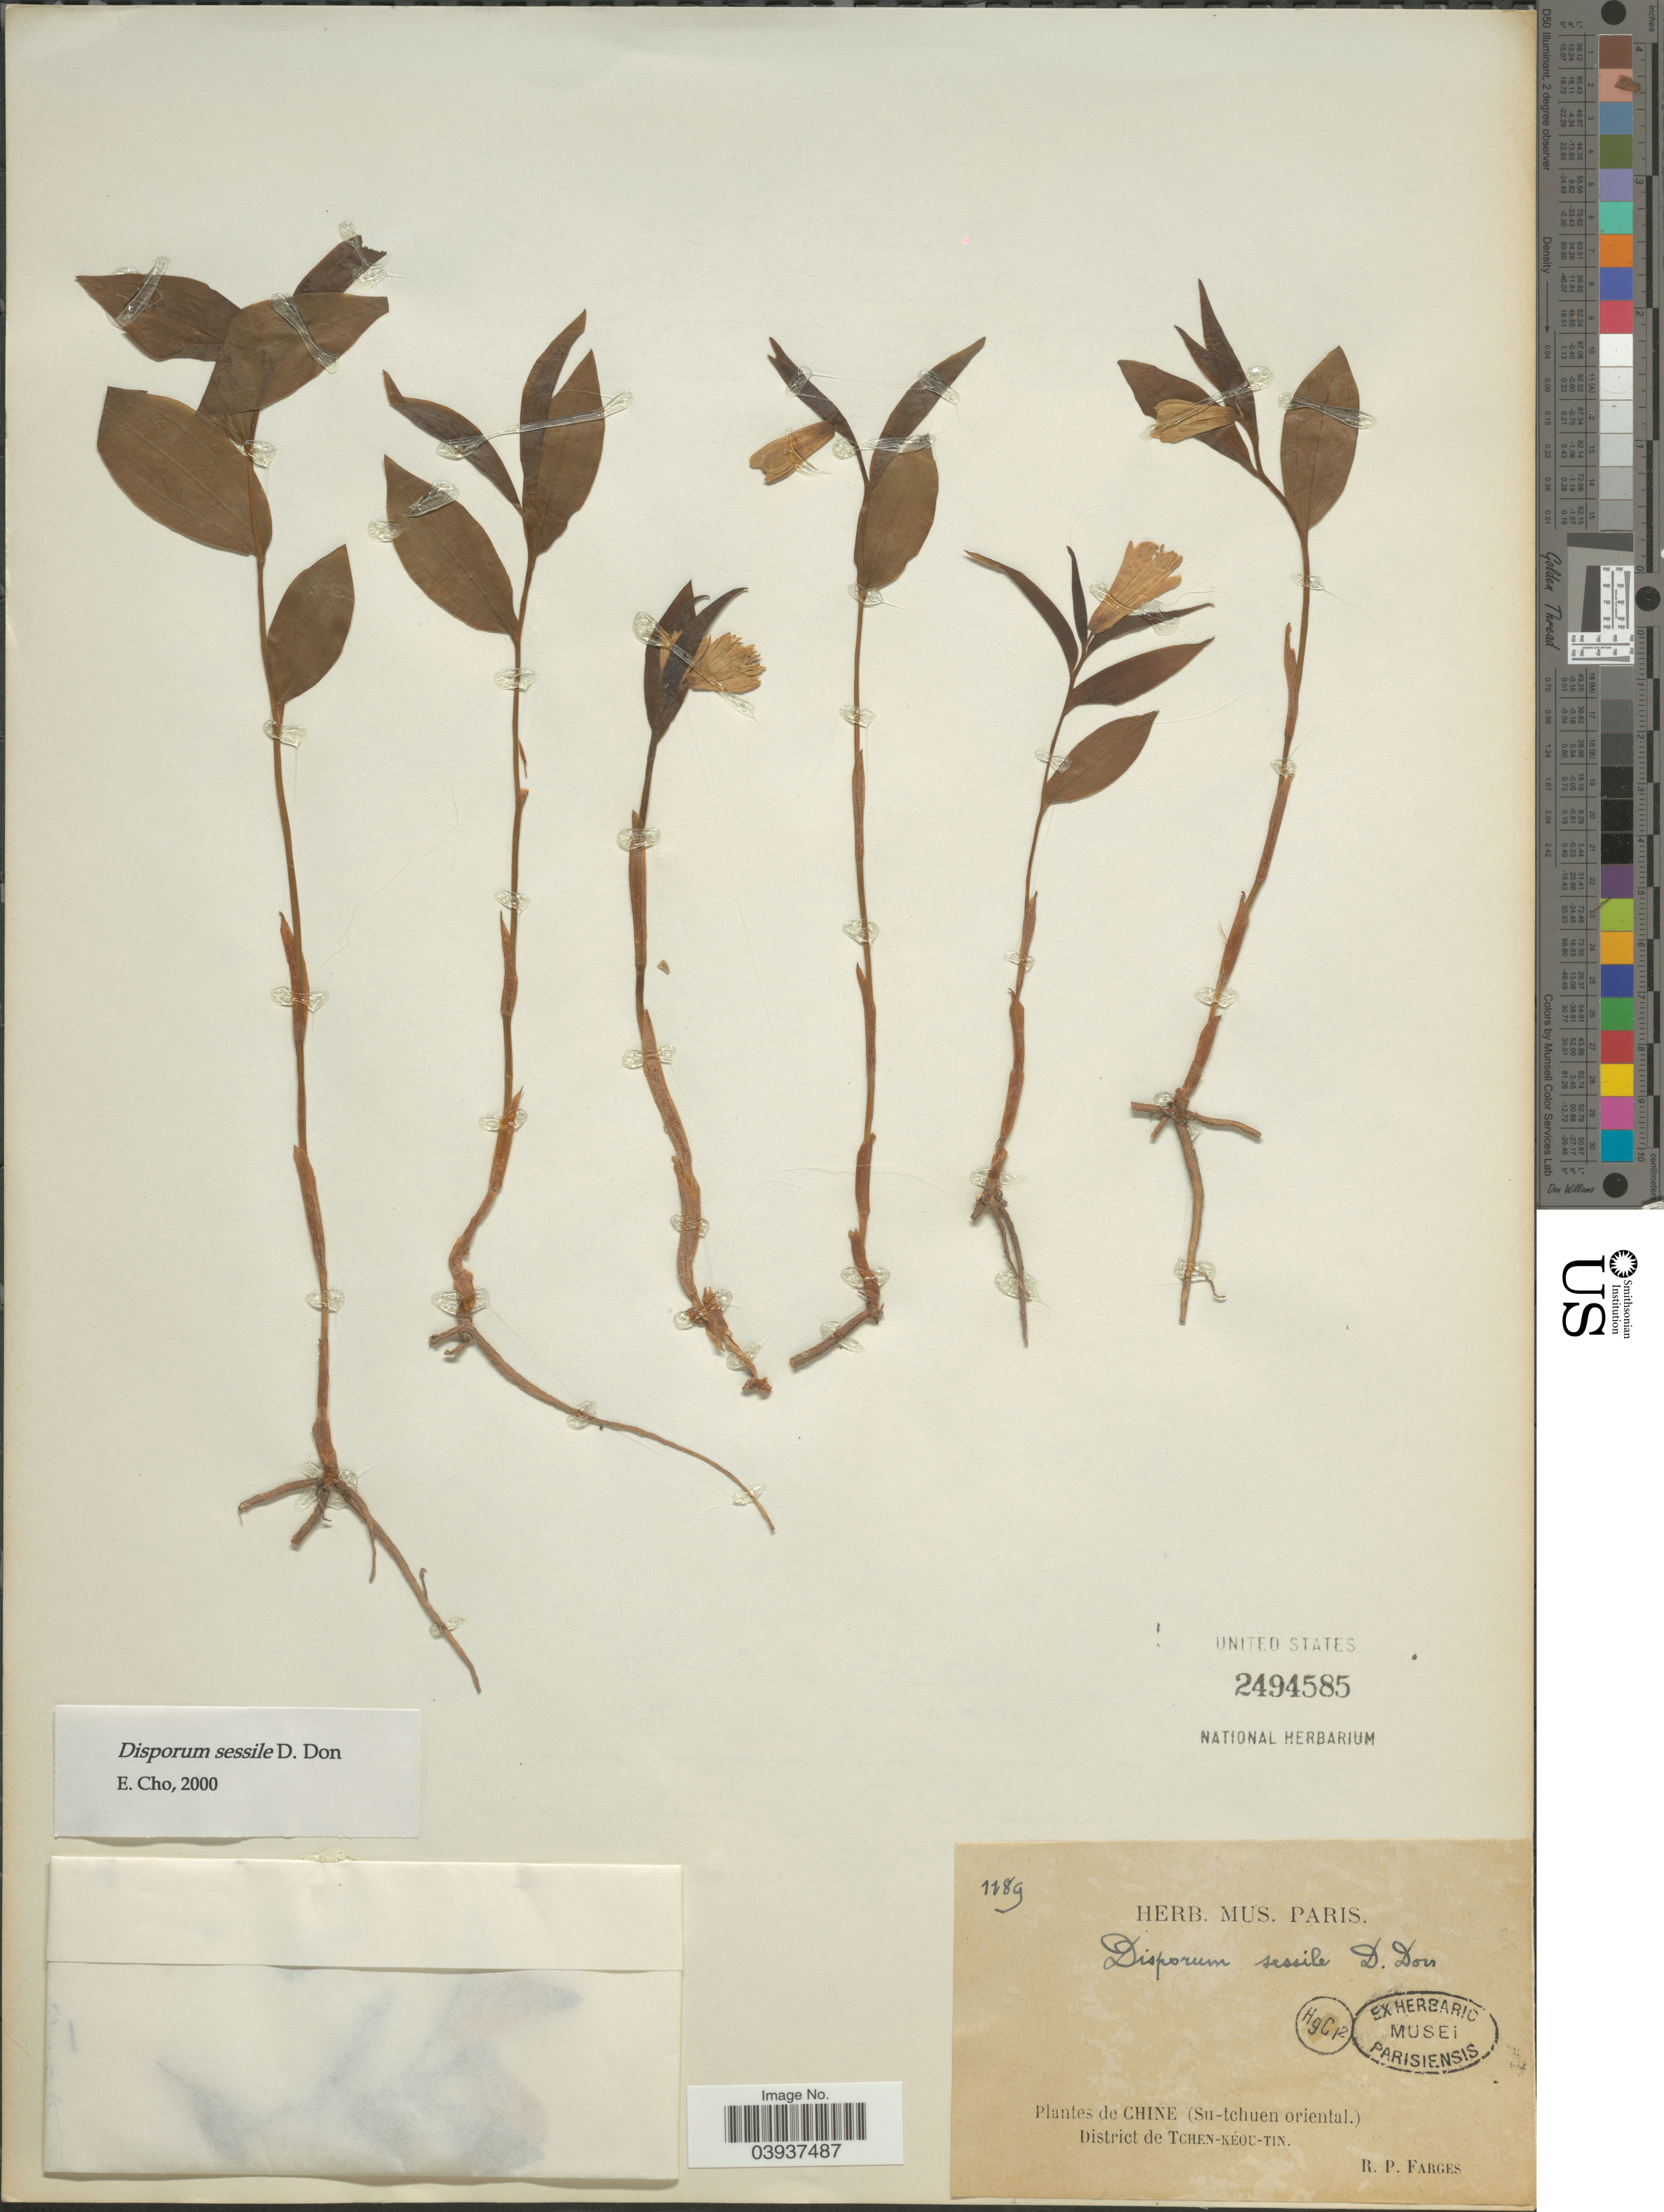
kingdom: Plantae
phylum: Tracheophyta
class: Liliopsida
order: Liliales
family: Colchicaceae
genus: Disporum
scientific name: Disporum sessile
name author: D. Don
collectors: R. Farges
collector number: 1189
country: China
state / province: Sichuan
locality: (Su-tchuen oriental.). District de Tchen-kéou-tin.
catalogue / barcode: US 2494585